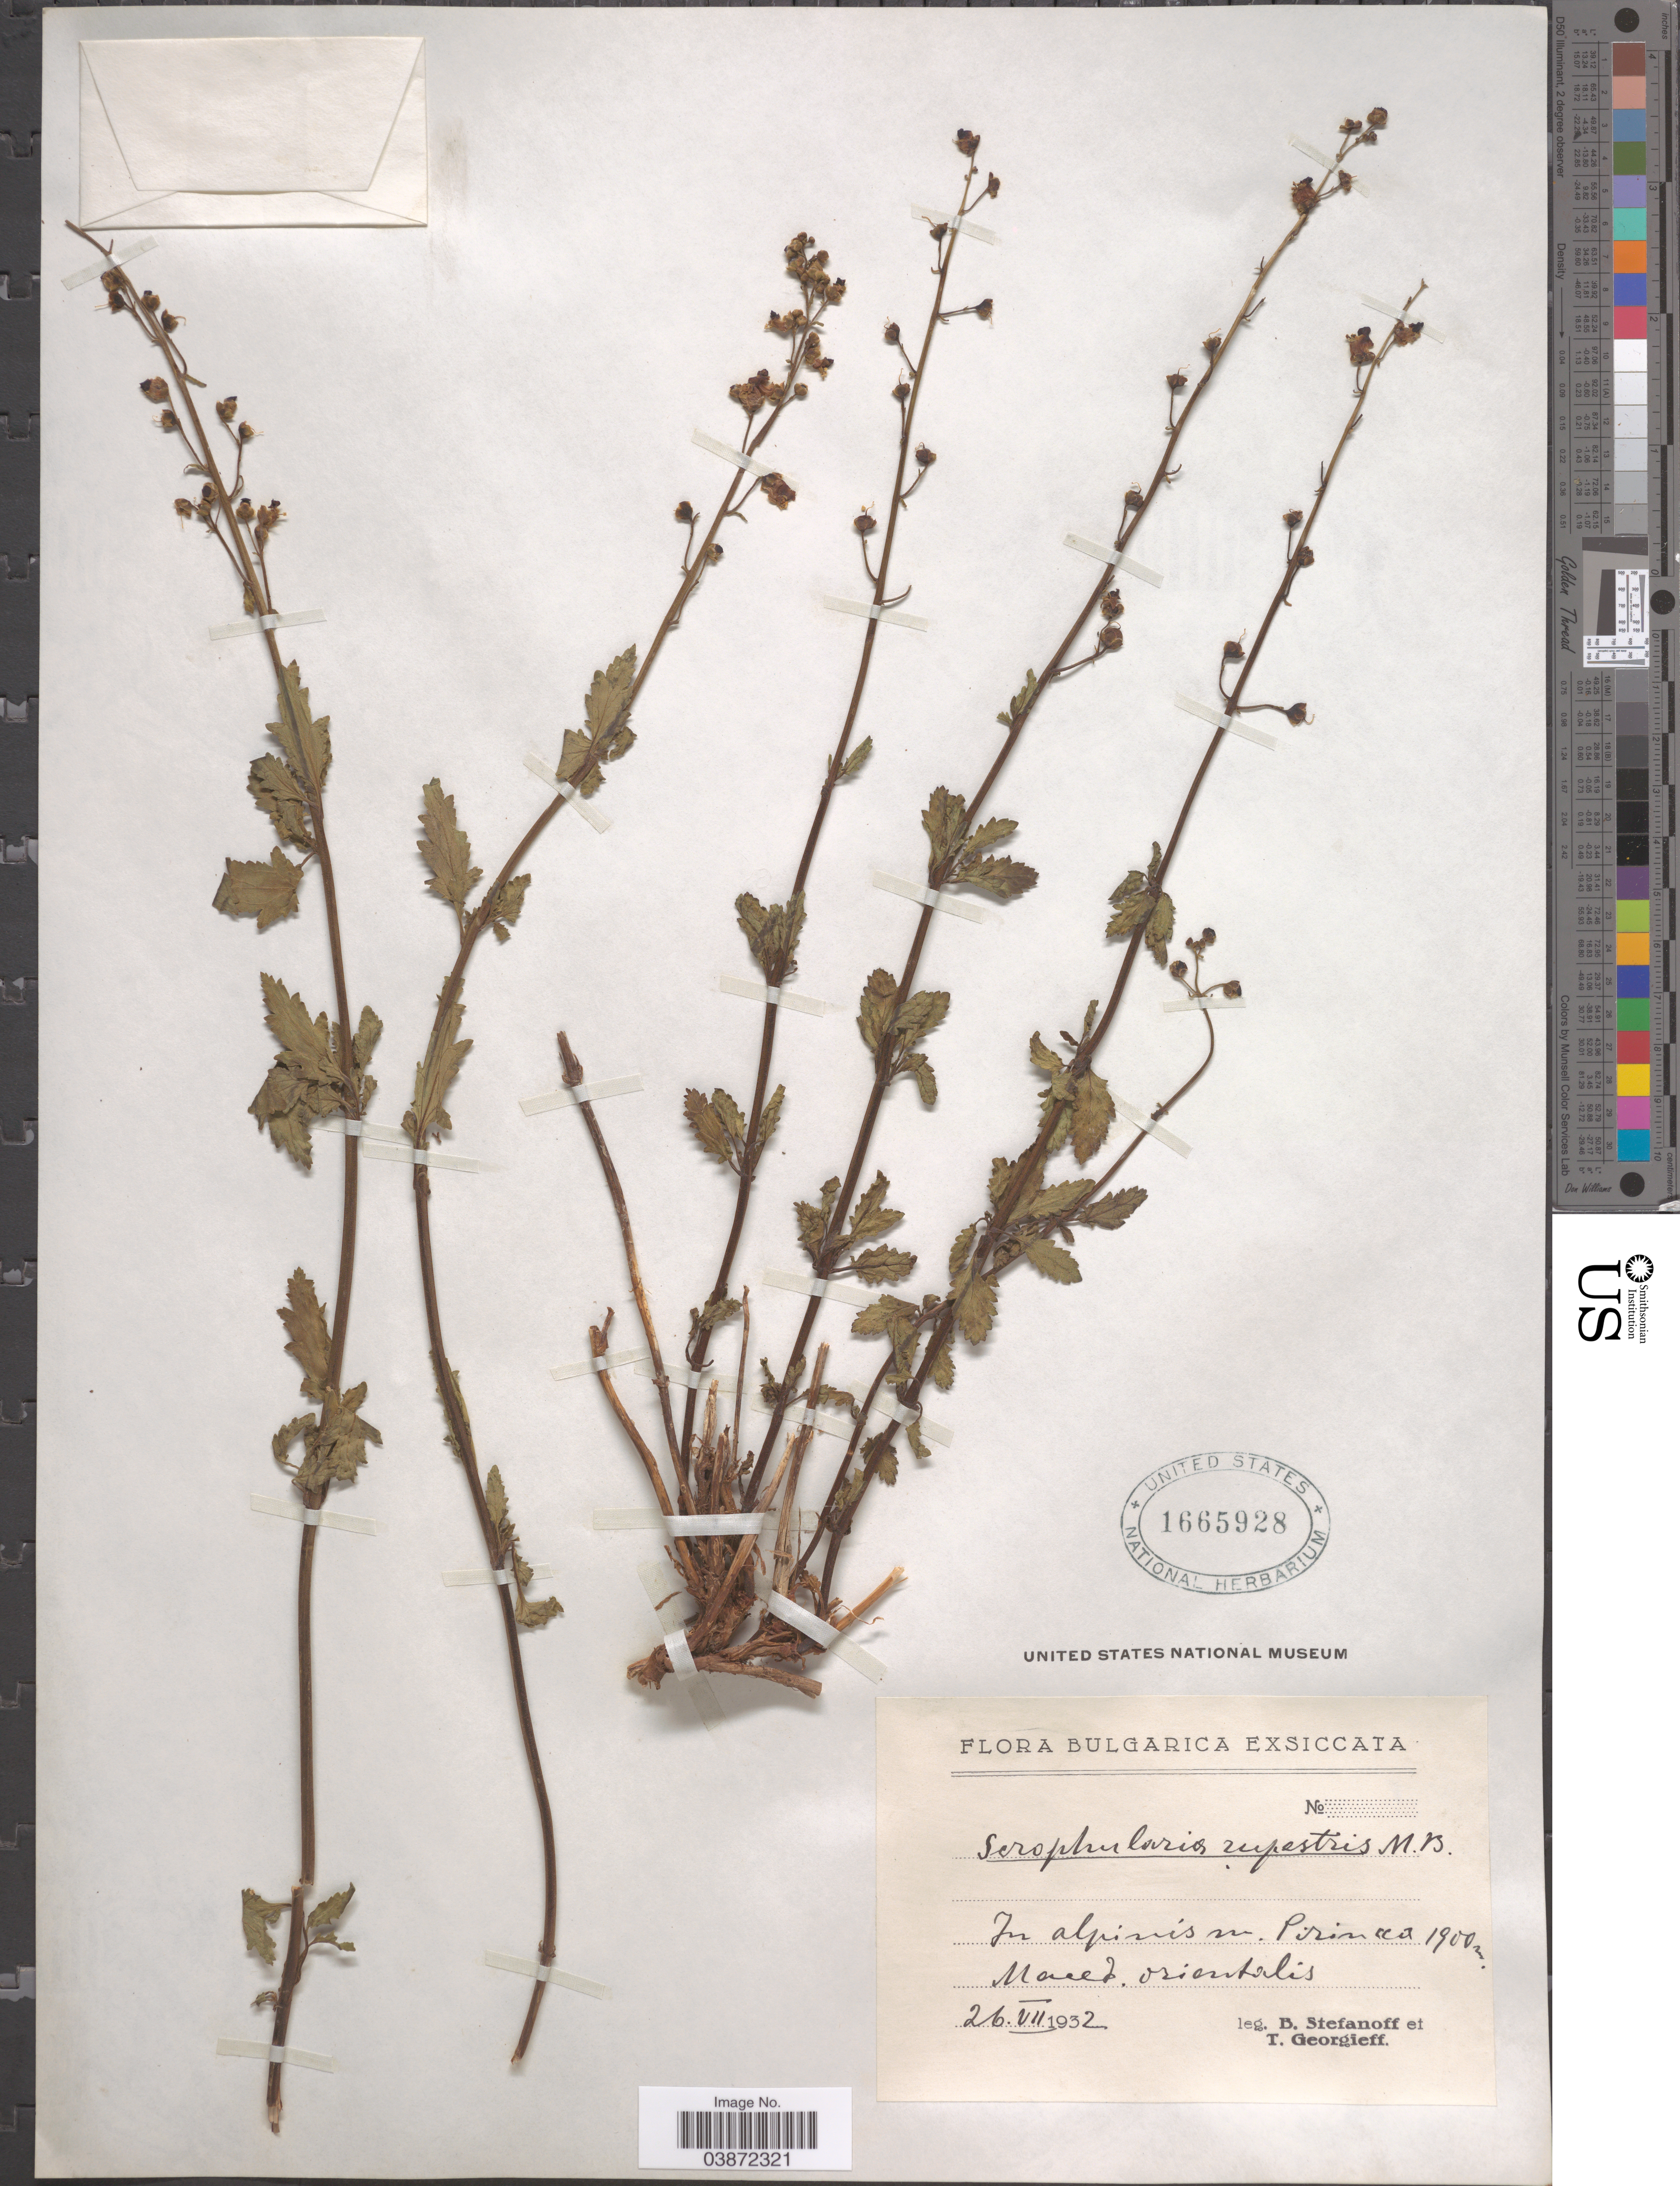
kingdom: Plantae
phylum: Tracheophyta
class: Magnoliopsida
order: Lamiales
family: Scrophulariaceae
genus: Scrophularia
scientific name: Scrophularia rupestris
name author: M. Bieb. ex Willd.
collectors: B. Stefanoff & T. Georgieff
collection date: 1932-07-26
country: Bulgaria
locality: Bulgarica. In alpinis nr [interpreted] Pirinca [interpreted]. Maced [interpreted] orientalis.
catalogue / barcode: US 1665928